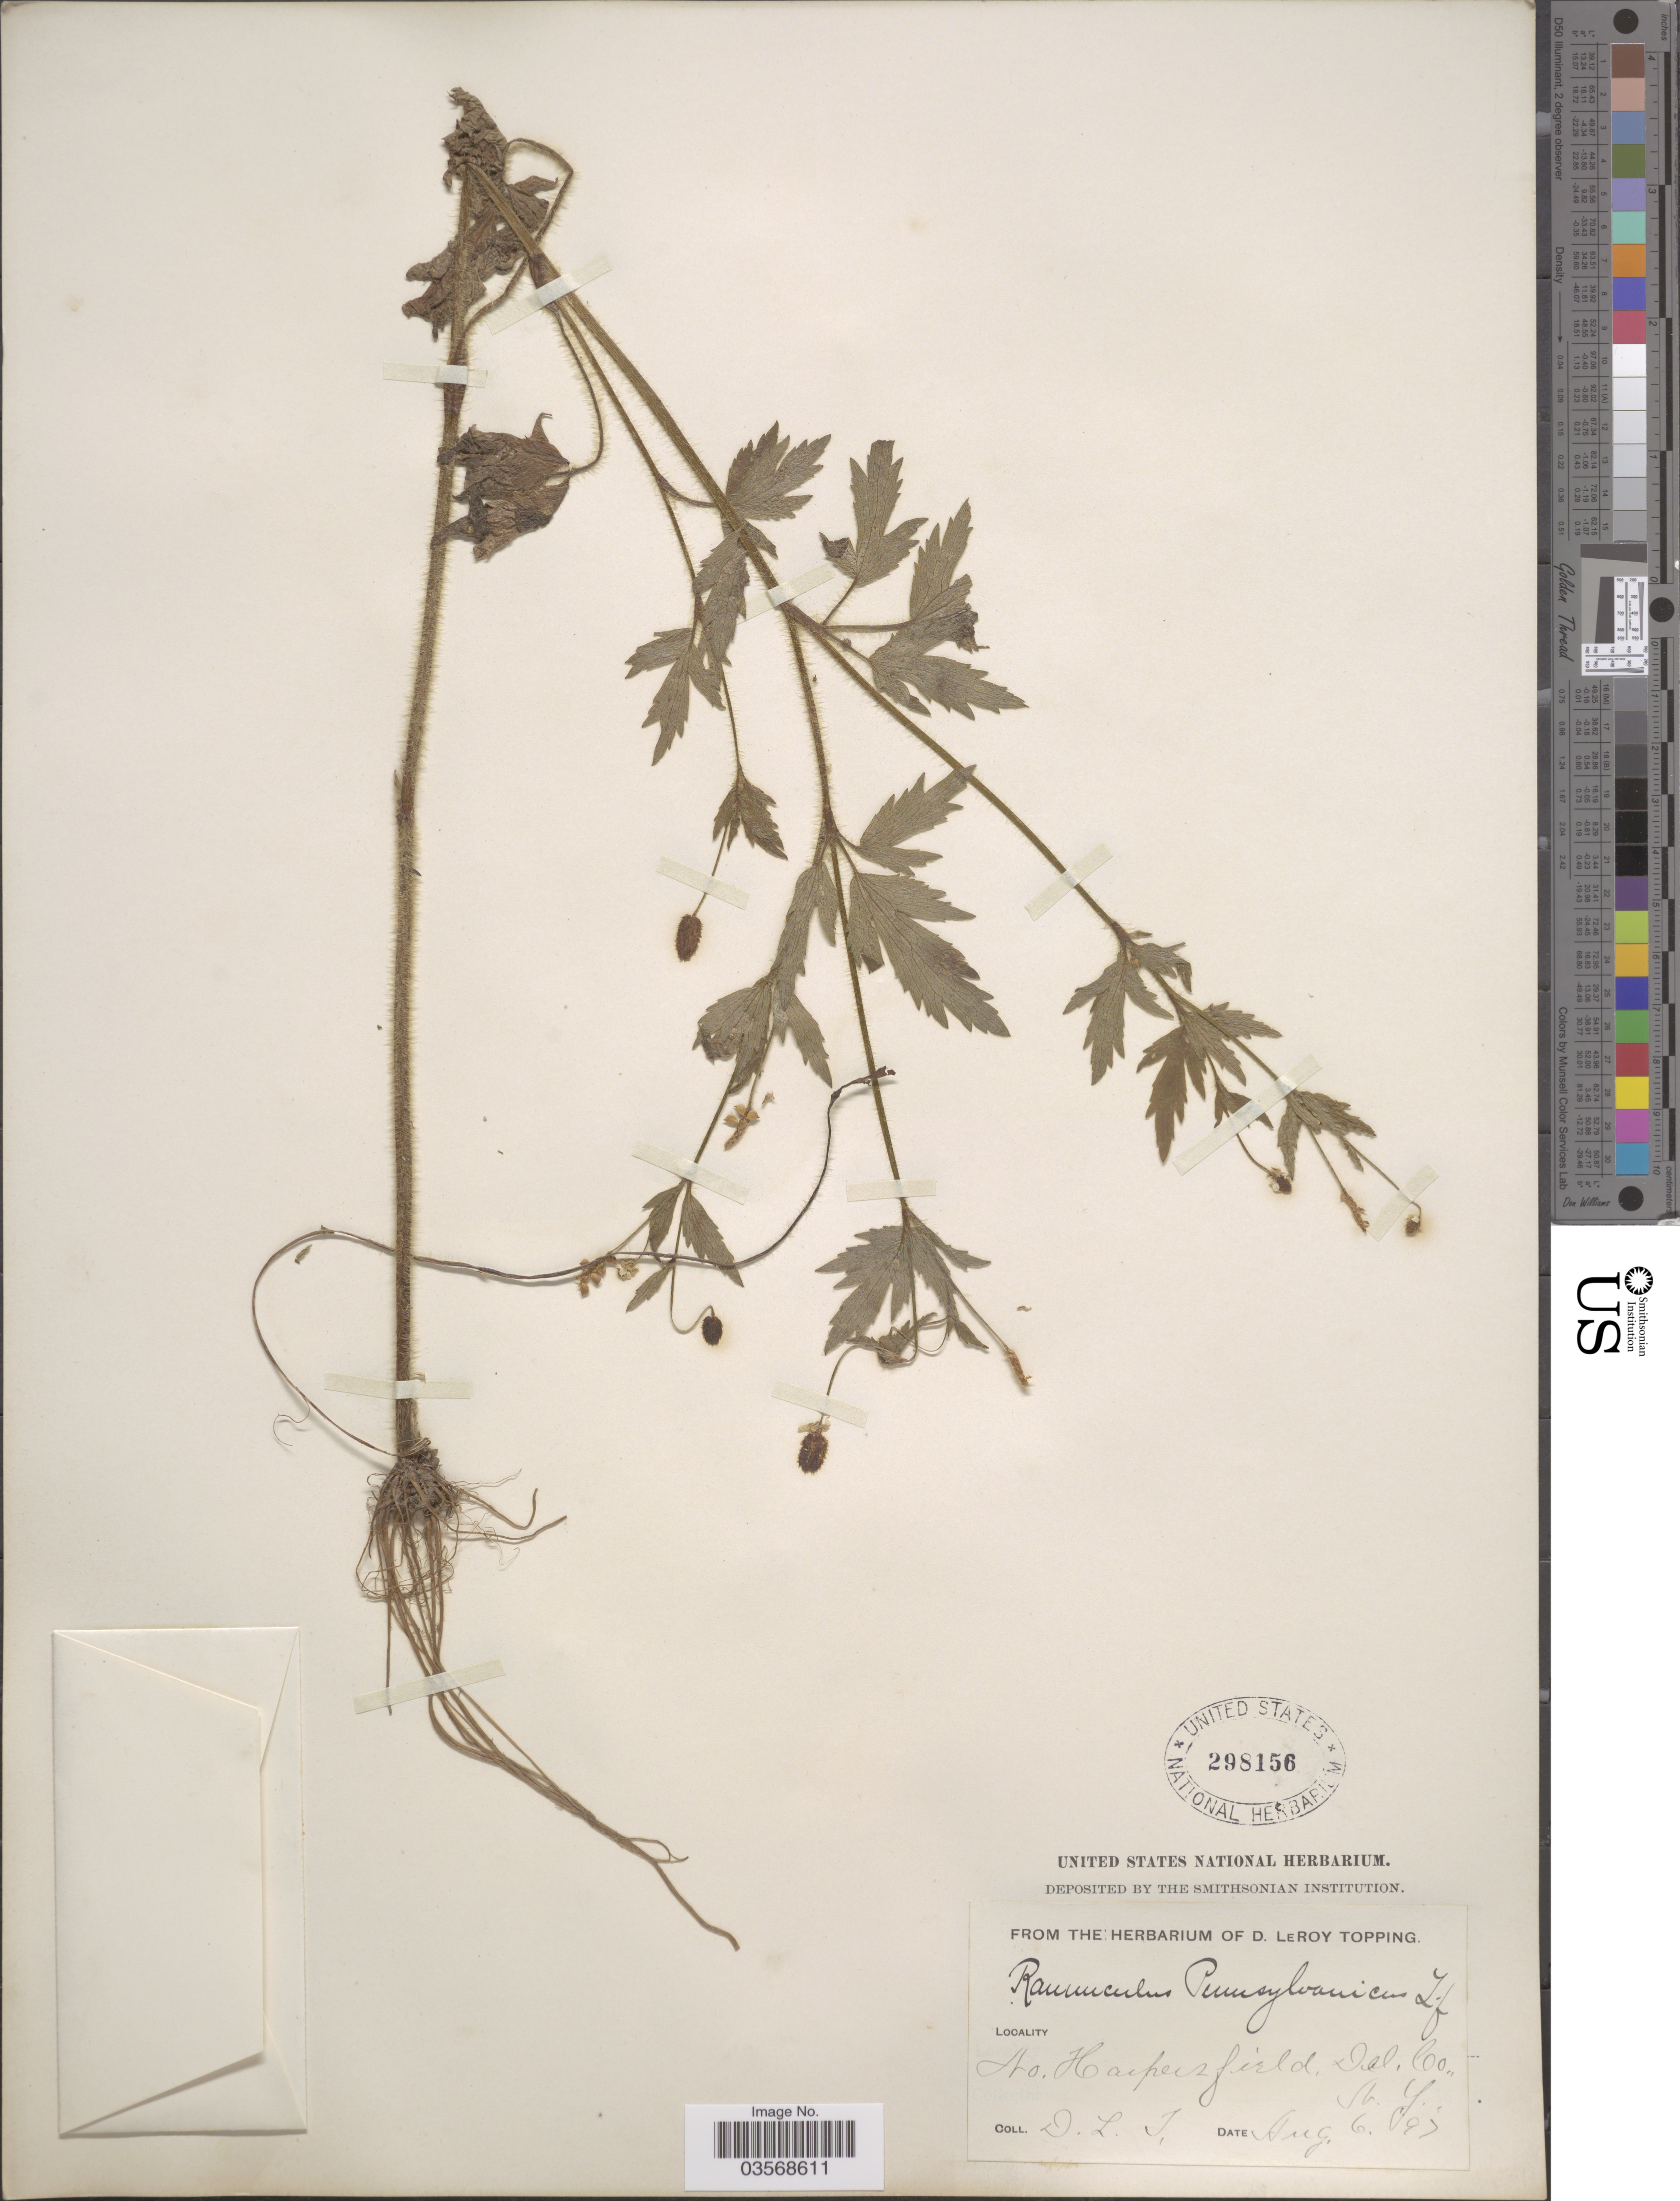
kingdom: Plantae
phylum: Tracheophyta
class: Magnoliopsida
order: Ranunculales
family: Ranunculaceae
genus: Ranunculus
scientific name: Ranunculus pensylvanicus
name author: L. f.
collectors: D. L. Topping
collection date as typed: Transcribed d/m/y: 6/8/97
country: United States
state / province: New York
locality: No. Harpersfield. Del. Co.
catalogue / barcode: US 298156